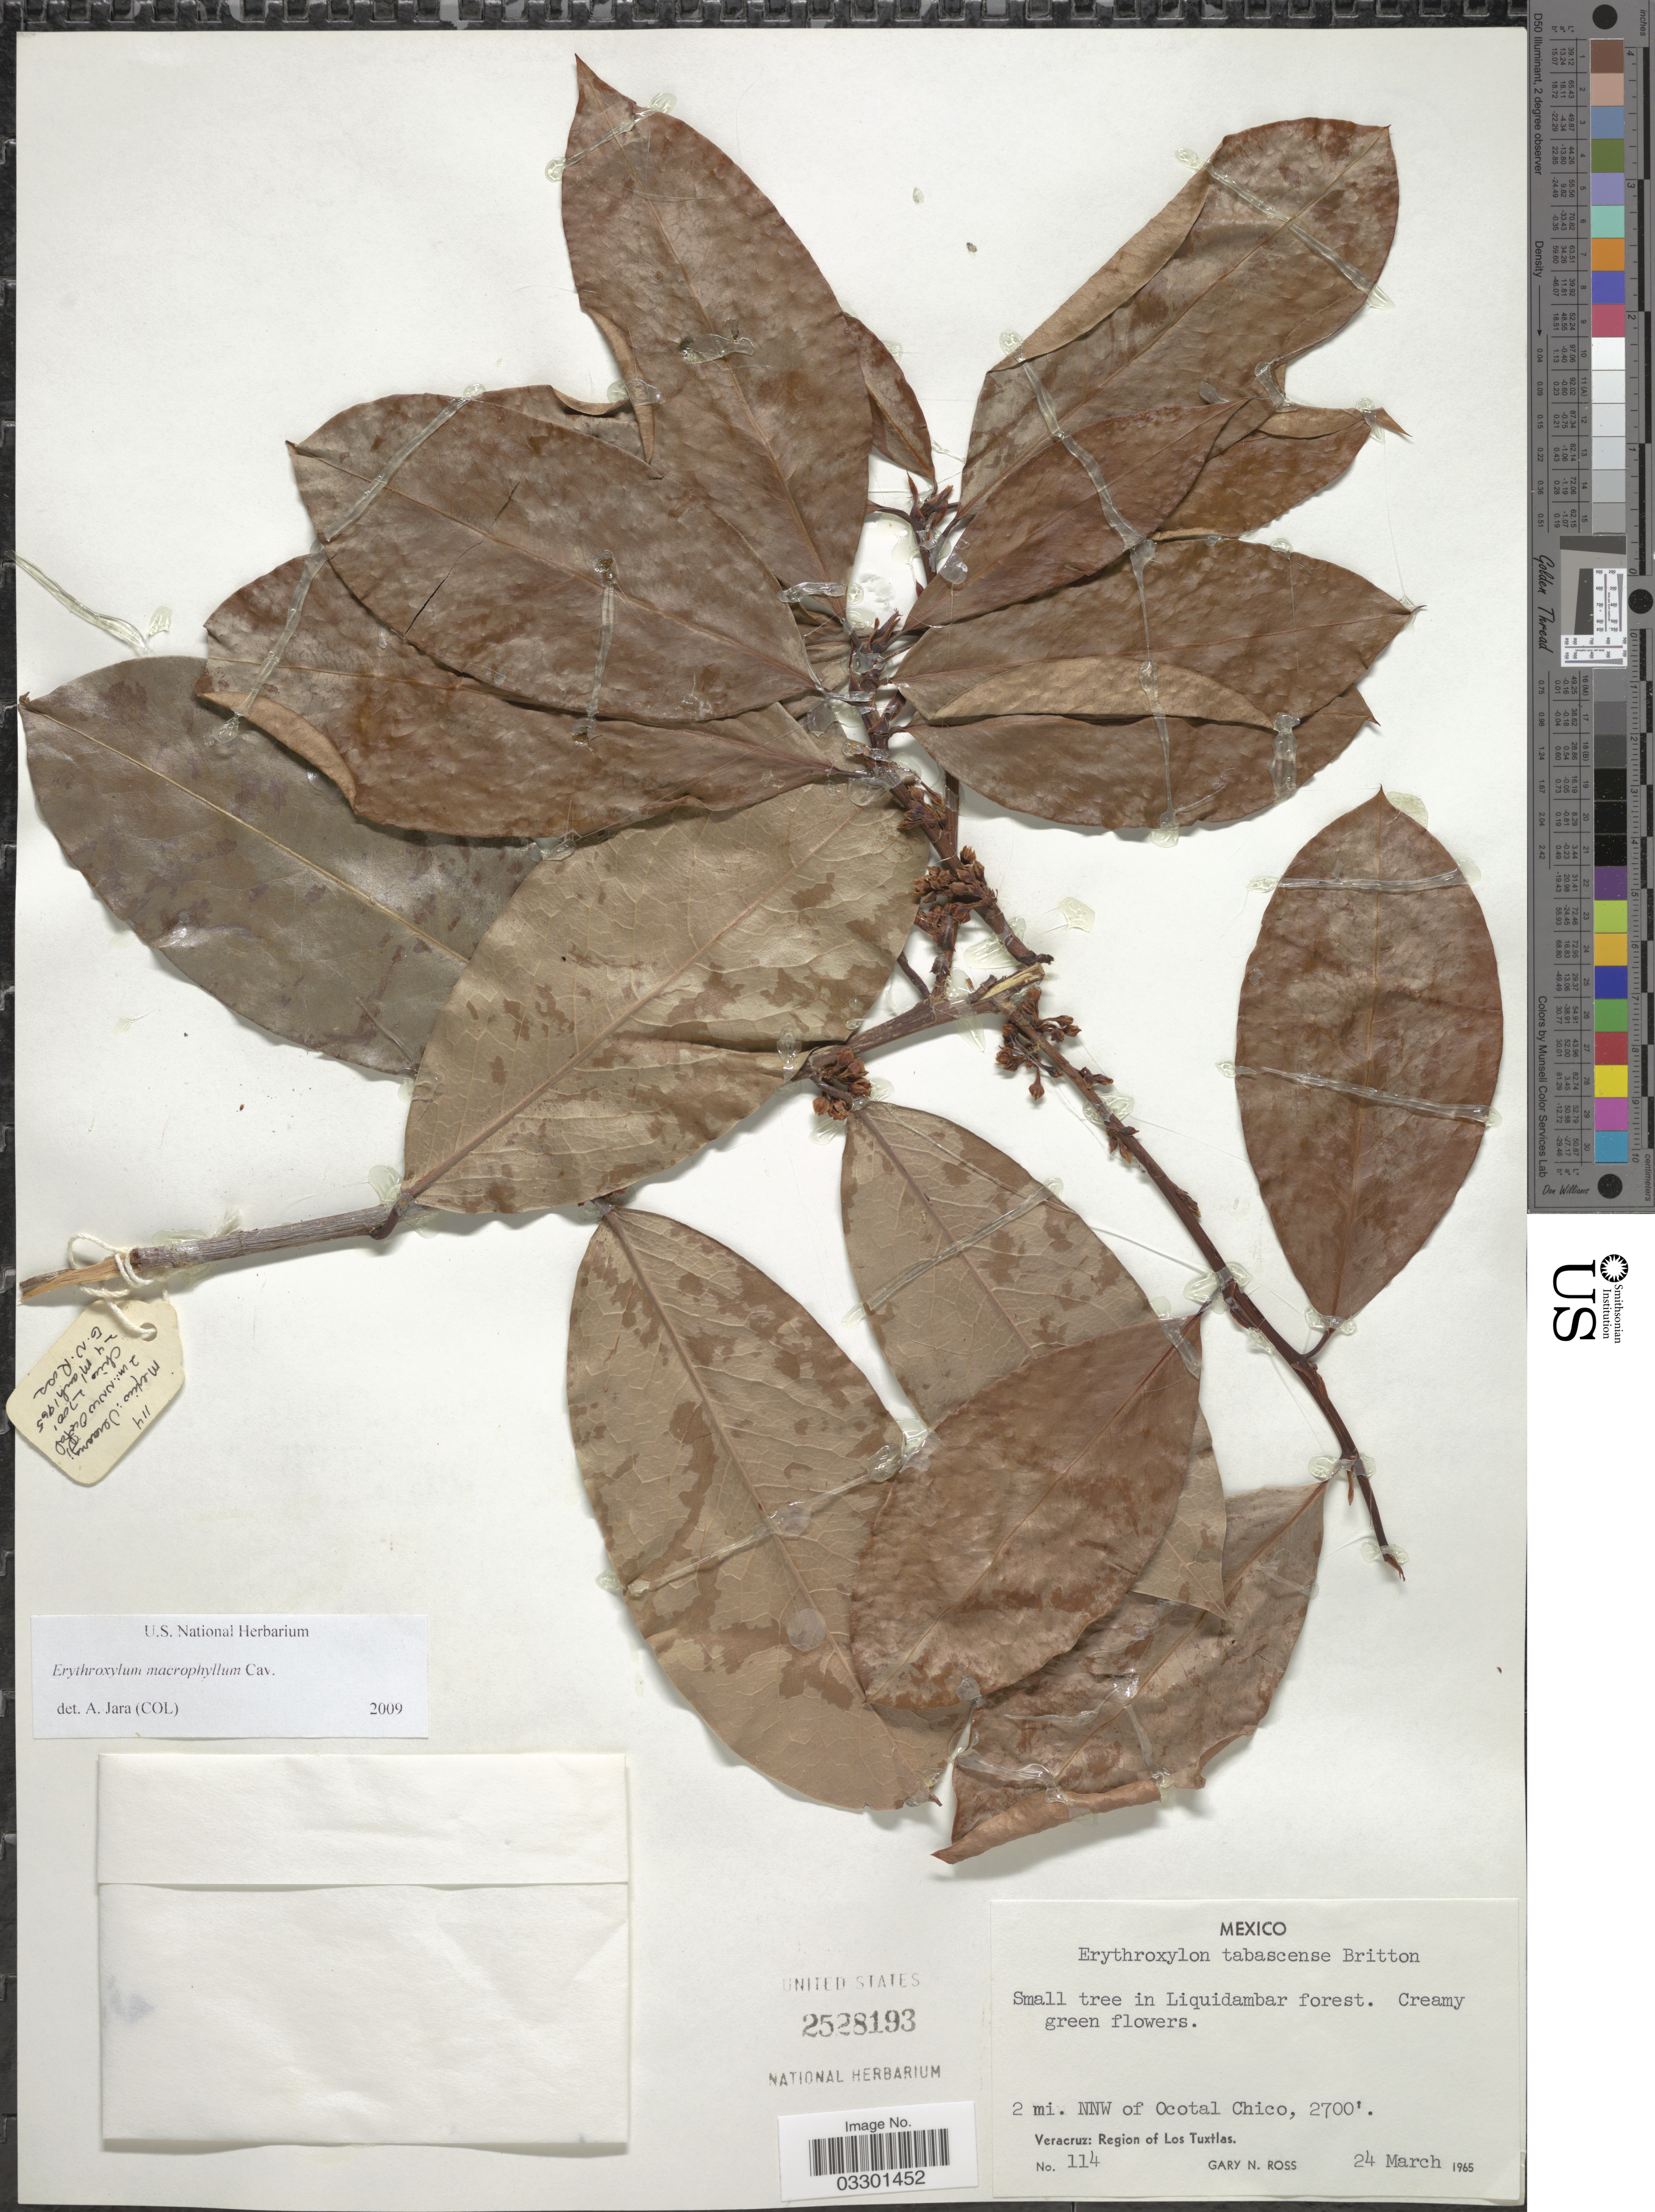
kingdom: Plantae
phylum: Tracheophyta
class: Magnoliopsida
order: Malpighiales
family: Erythroxylaceae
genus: Erythroxylum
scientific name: Erythroxylum macrophyllum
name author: Cav.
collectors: G. N. Ross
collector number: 114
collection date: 1965-03-24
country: Mexico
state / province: Veracruz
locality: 2 mi. NNW of Ocotal Chico. Veracruz: Region of Los Tuxtlas.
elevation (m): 823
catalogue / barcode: US 2528193